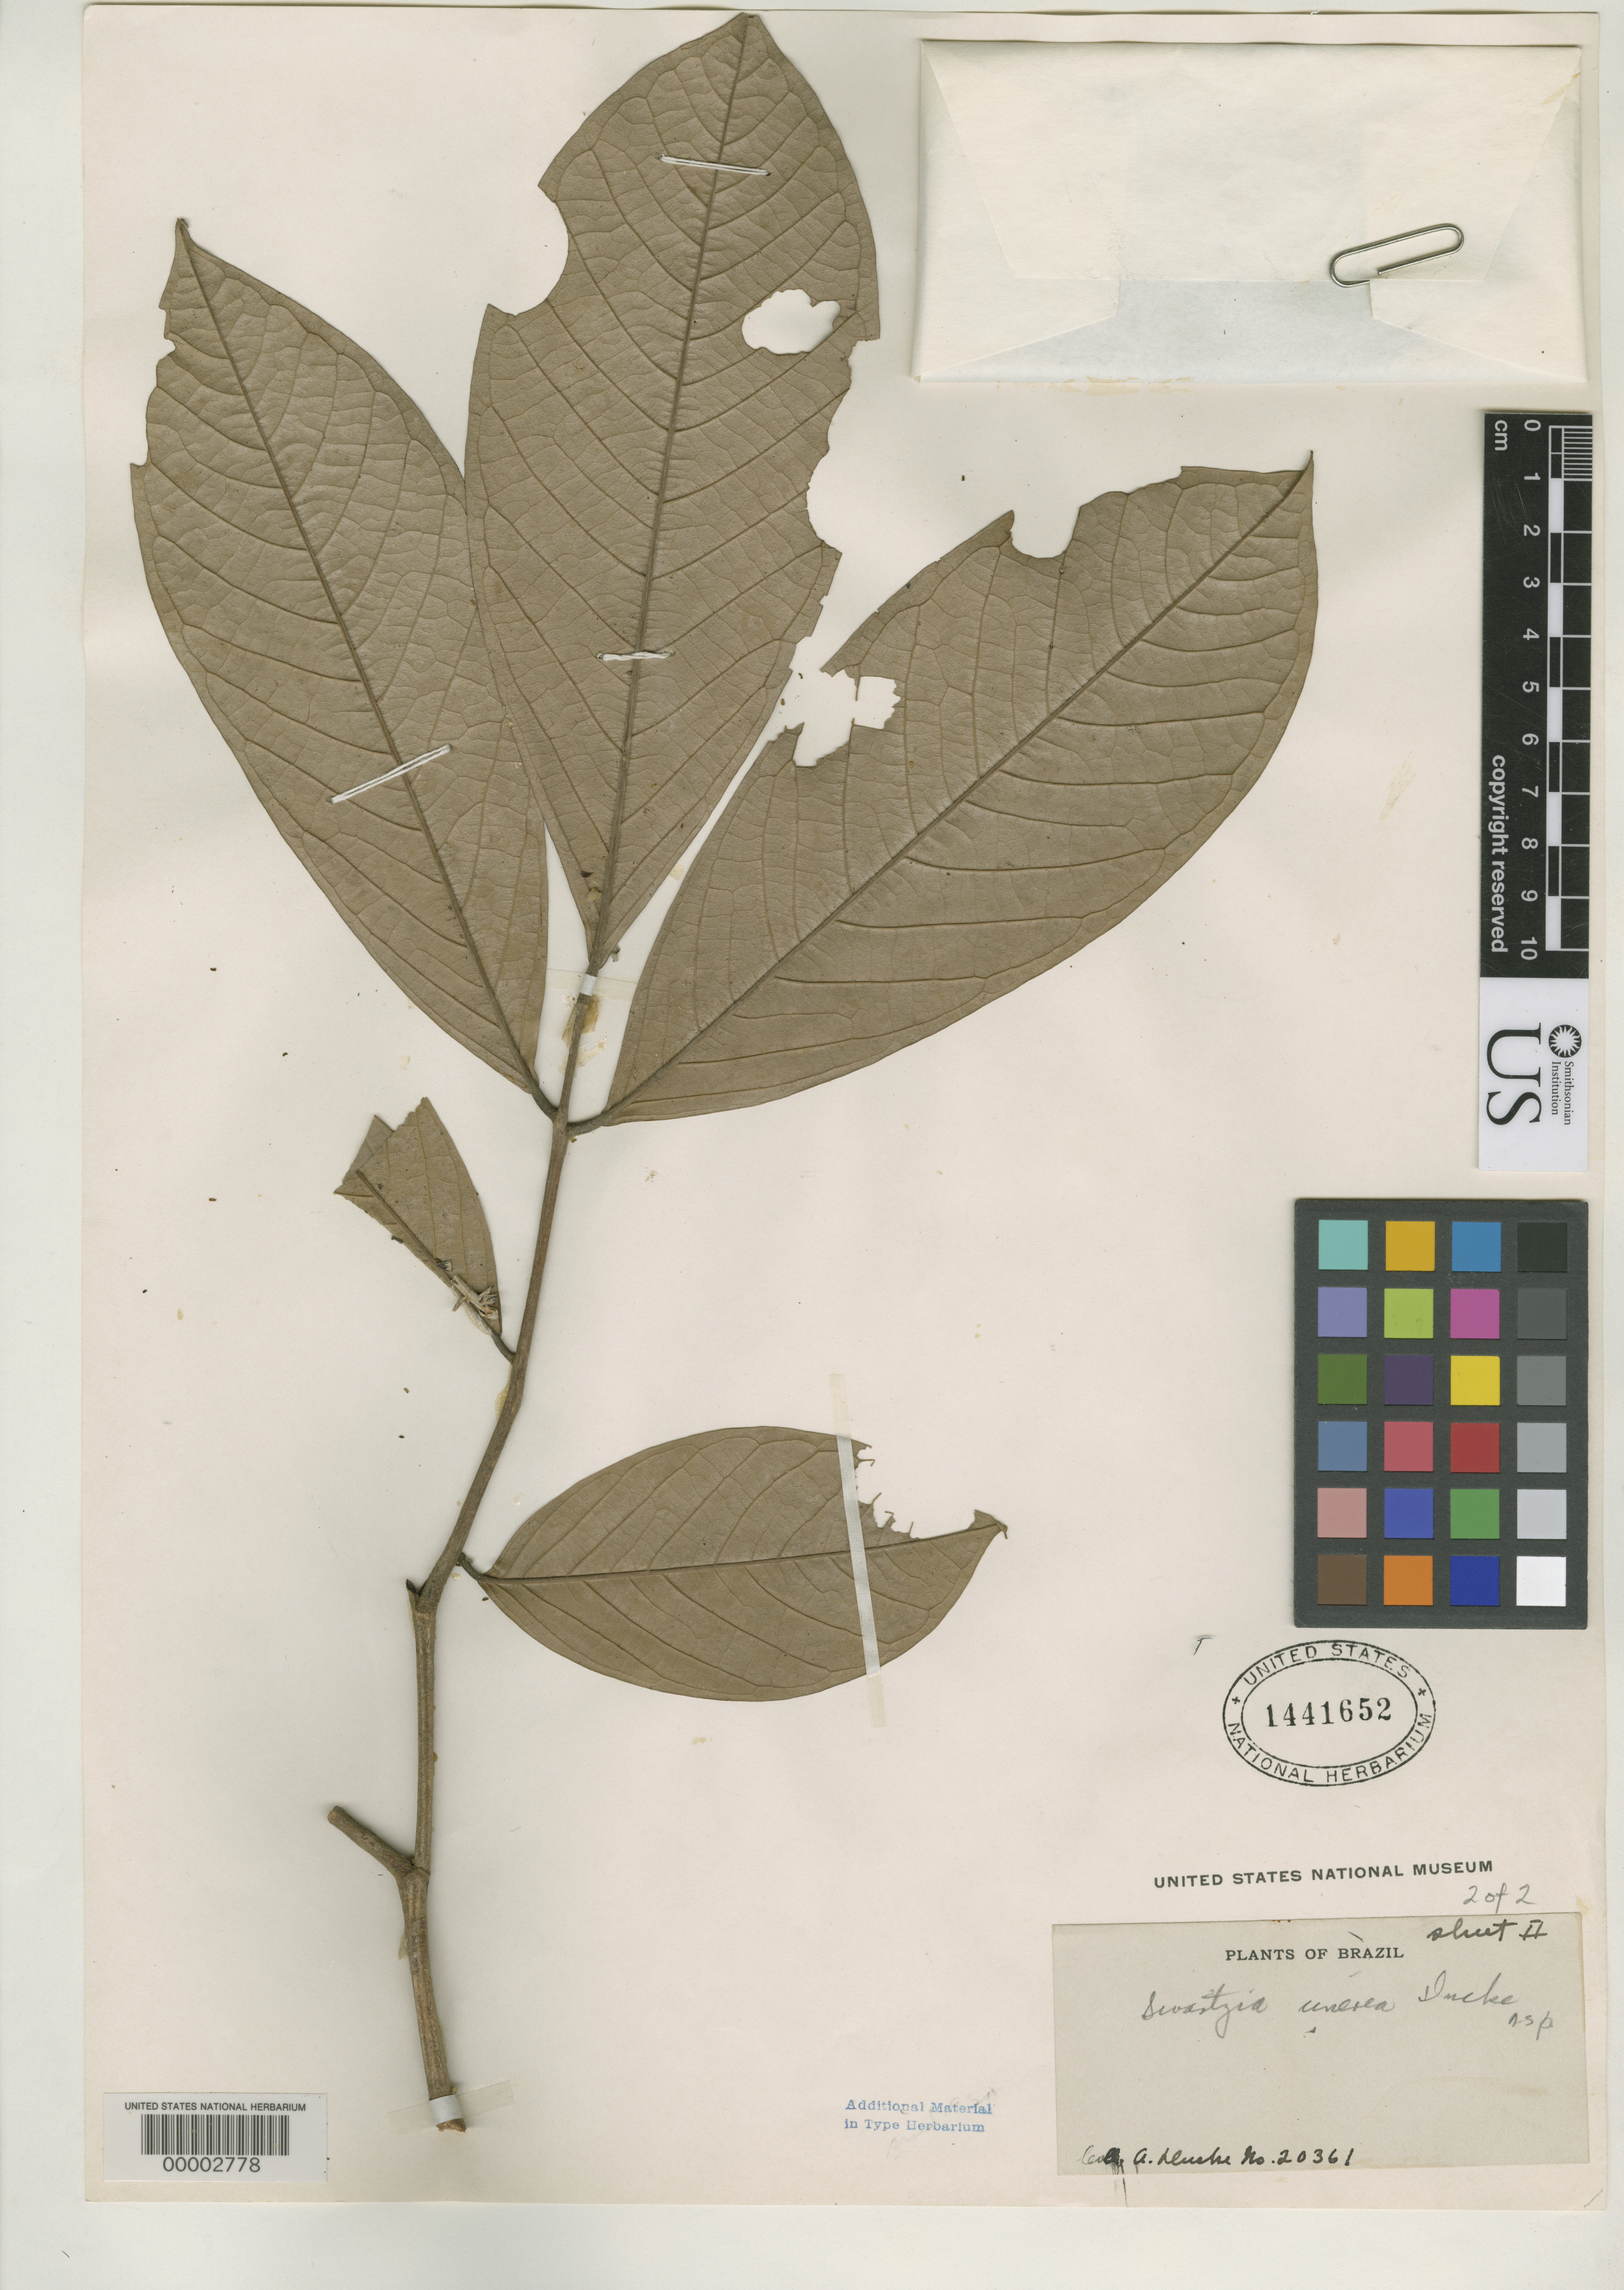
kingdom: Plantae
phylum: Tracheophyta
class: Magnoliopsida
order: Fabales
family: Fabaceae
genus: Swartzia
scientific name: Swartzia cinerea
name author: Ducke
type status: Isotype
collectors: A. Ducke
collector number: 20361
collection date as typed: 28 Nov 1927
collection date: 1927-11-28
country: Brazil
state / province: Amazonas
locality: Fonteboa.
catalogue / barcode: US 1441652